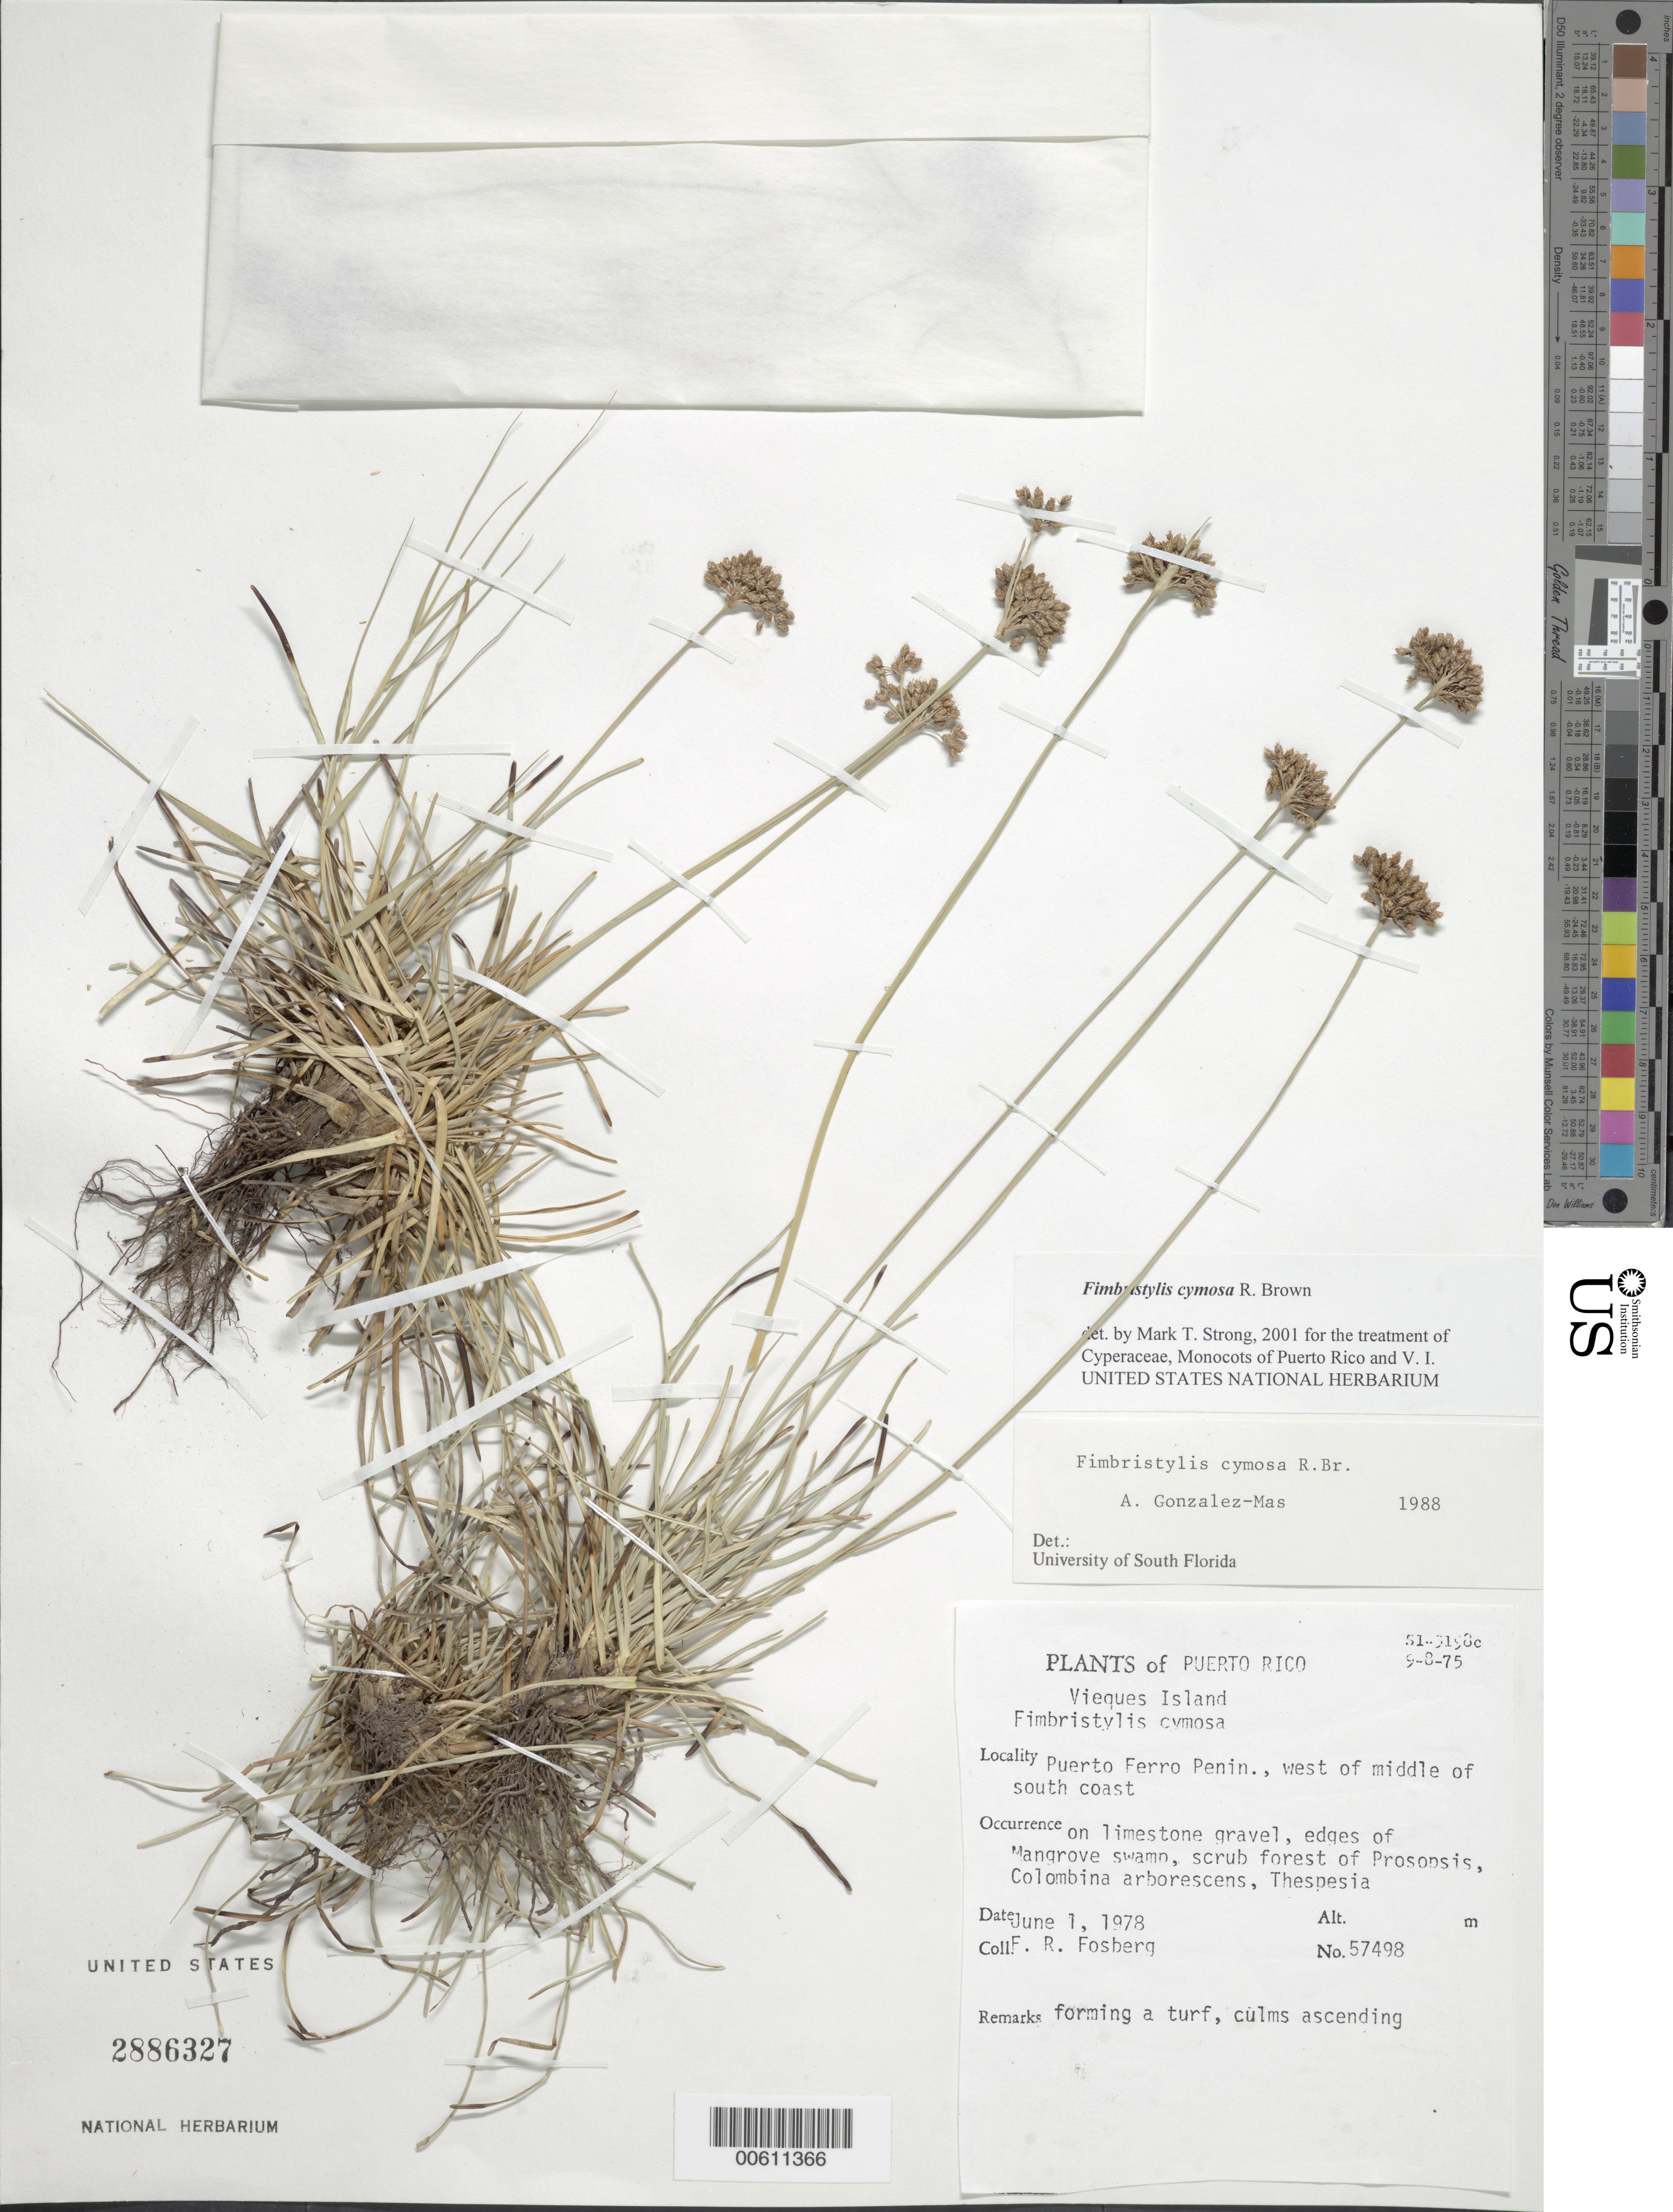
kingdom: Plantae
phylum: Tracheophyta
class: Liliopsida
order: Poales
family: Cyperaceae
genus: Fimbristylis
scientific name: Fimbristylis cymosa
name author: R. Br.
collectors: F. R. Fosberg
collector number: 57498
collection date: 1978-06-01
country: Puerto Rico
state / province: Vieques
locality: Vieques Island, Puerto ferro Penin., west of middle of south coast, on limestone gravel, edges of Mangrove swmap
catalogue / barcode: US 2886327